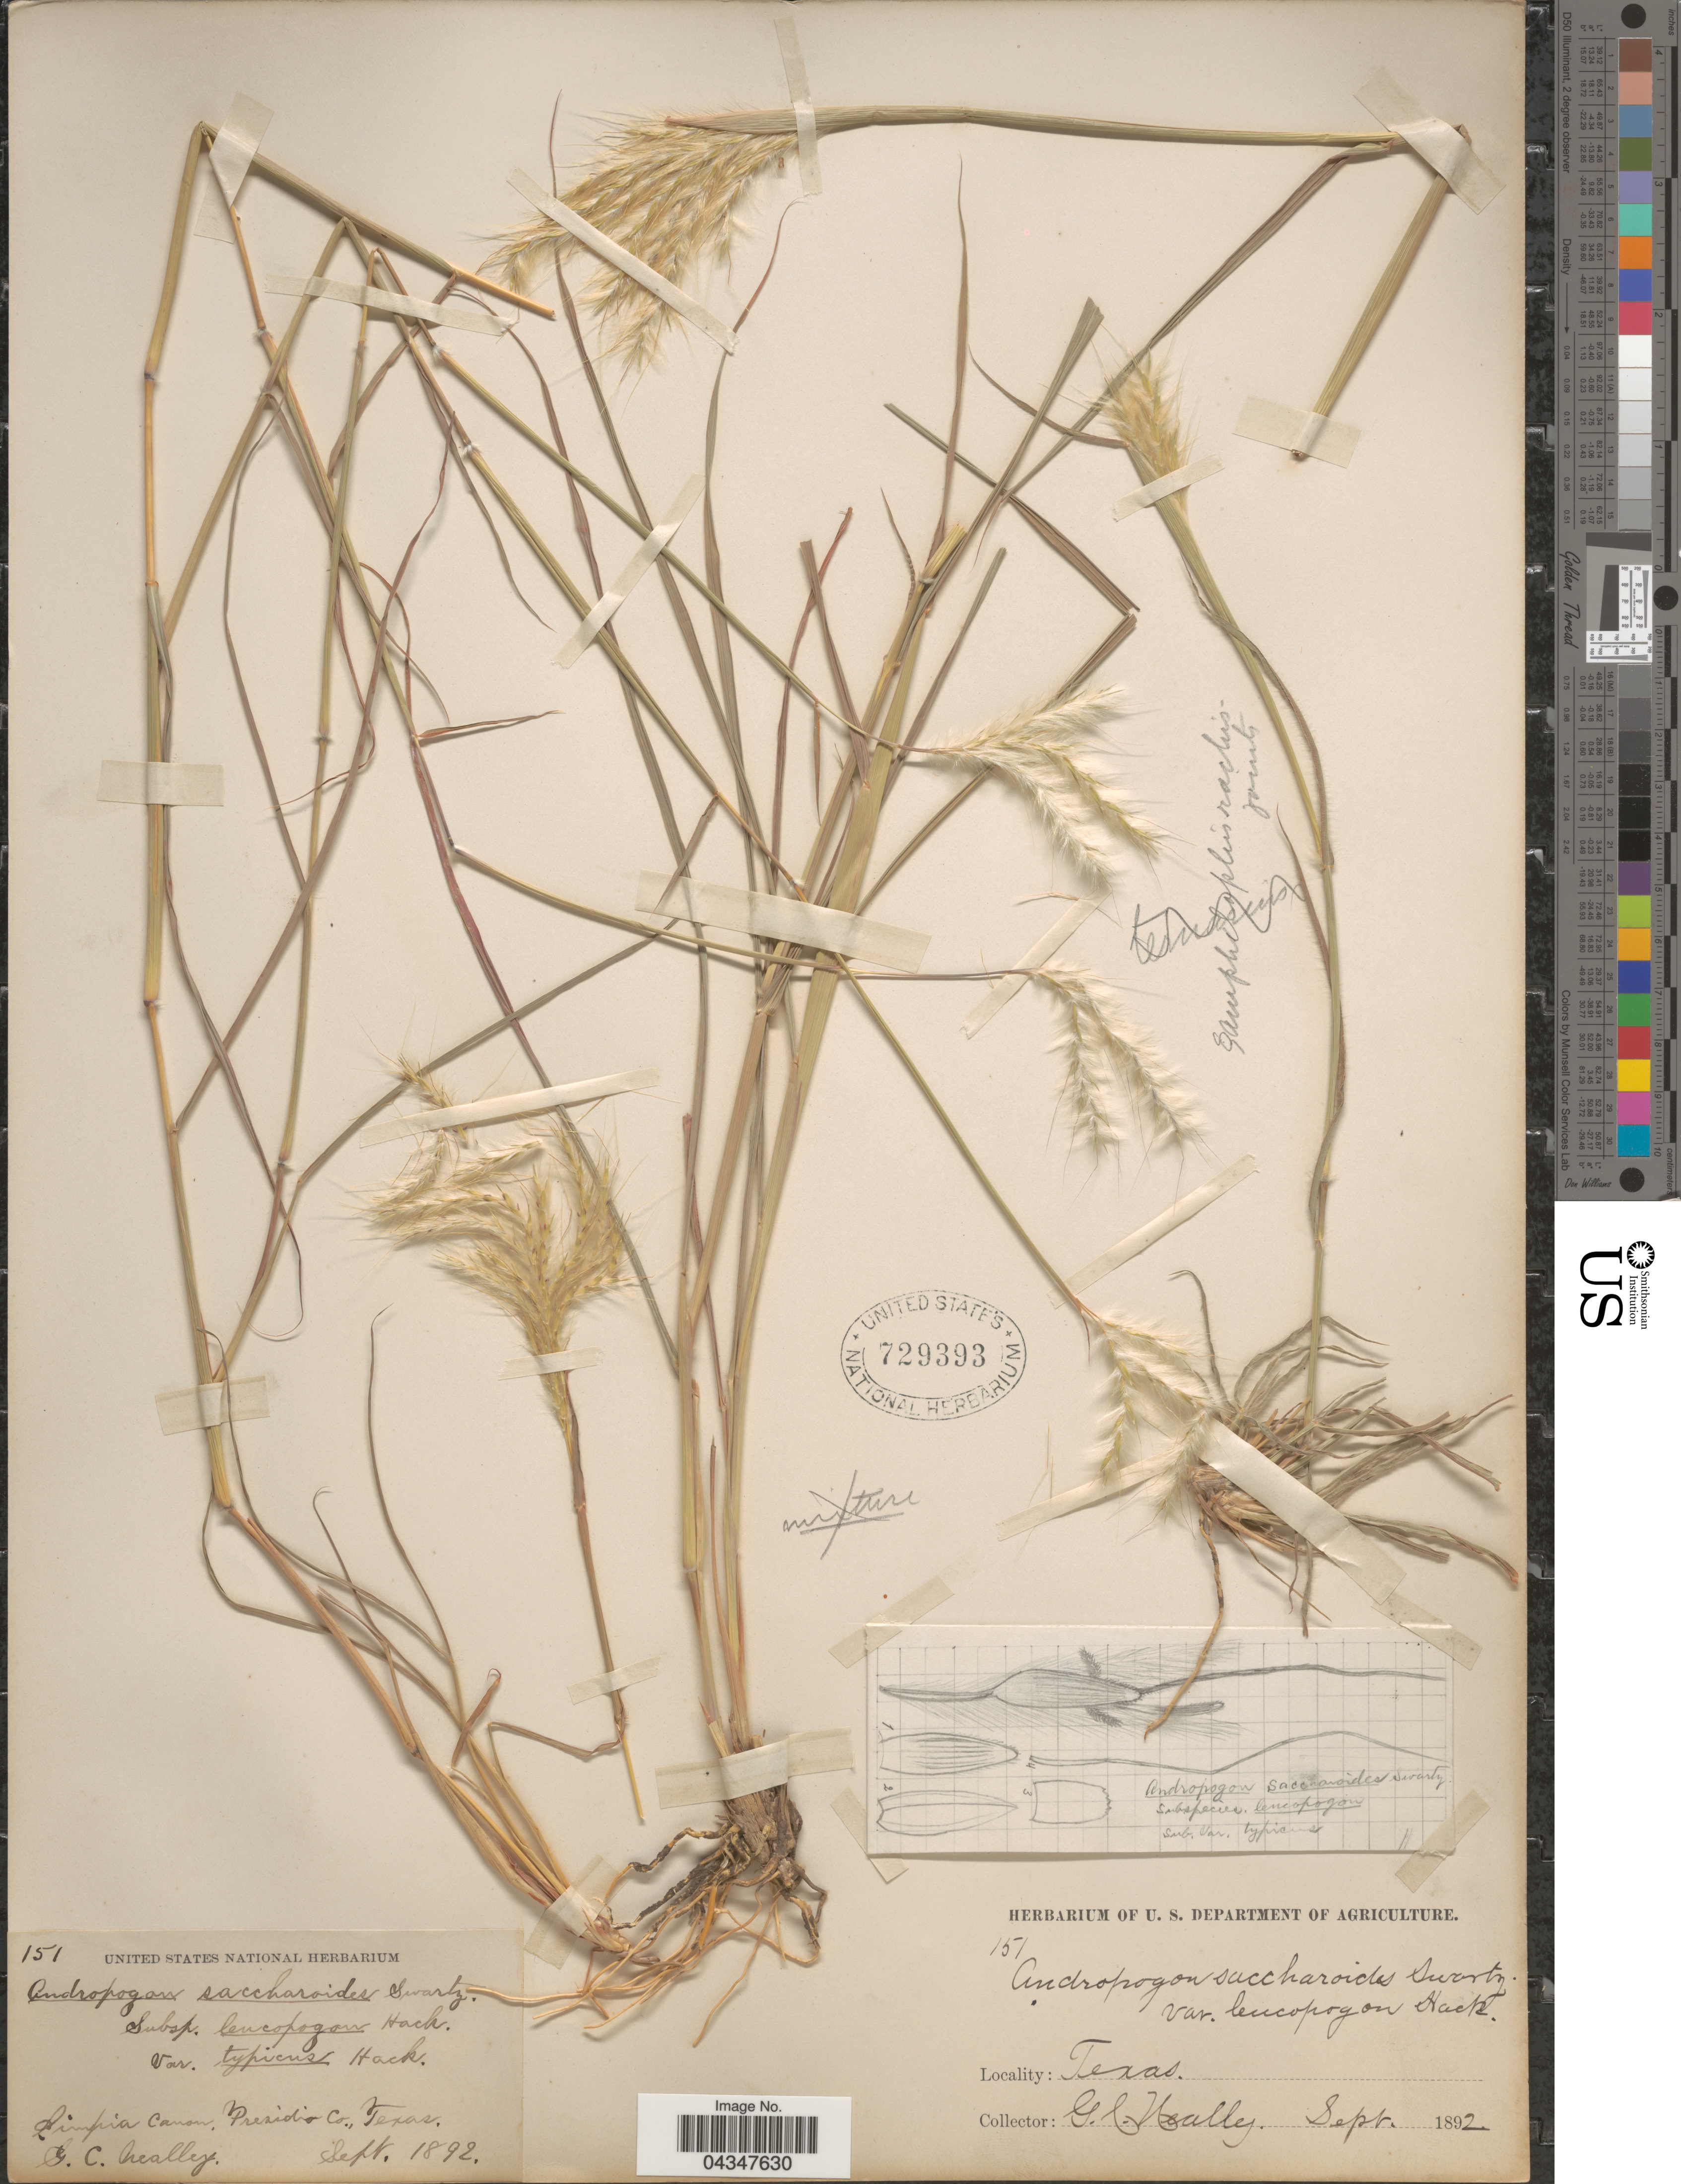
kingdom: Plantae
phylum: Tracheophyta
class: Liliopsida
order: Poales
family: Poaceae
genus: Bothriochloa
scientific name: Bothriochloa barbinodis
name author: (Lag.) Herter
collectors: G. C. Nealley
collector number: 151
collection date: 1892-09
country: United States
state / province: Texas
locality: Limpia Canon, Presidio Co.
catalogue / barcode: US 729393